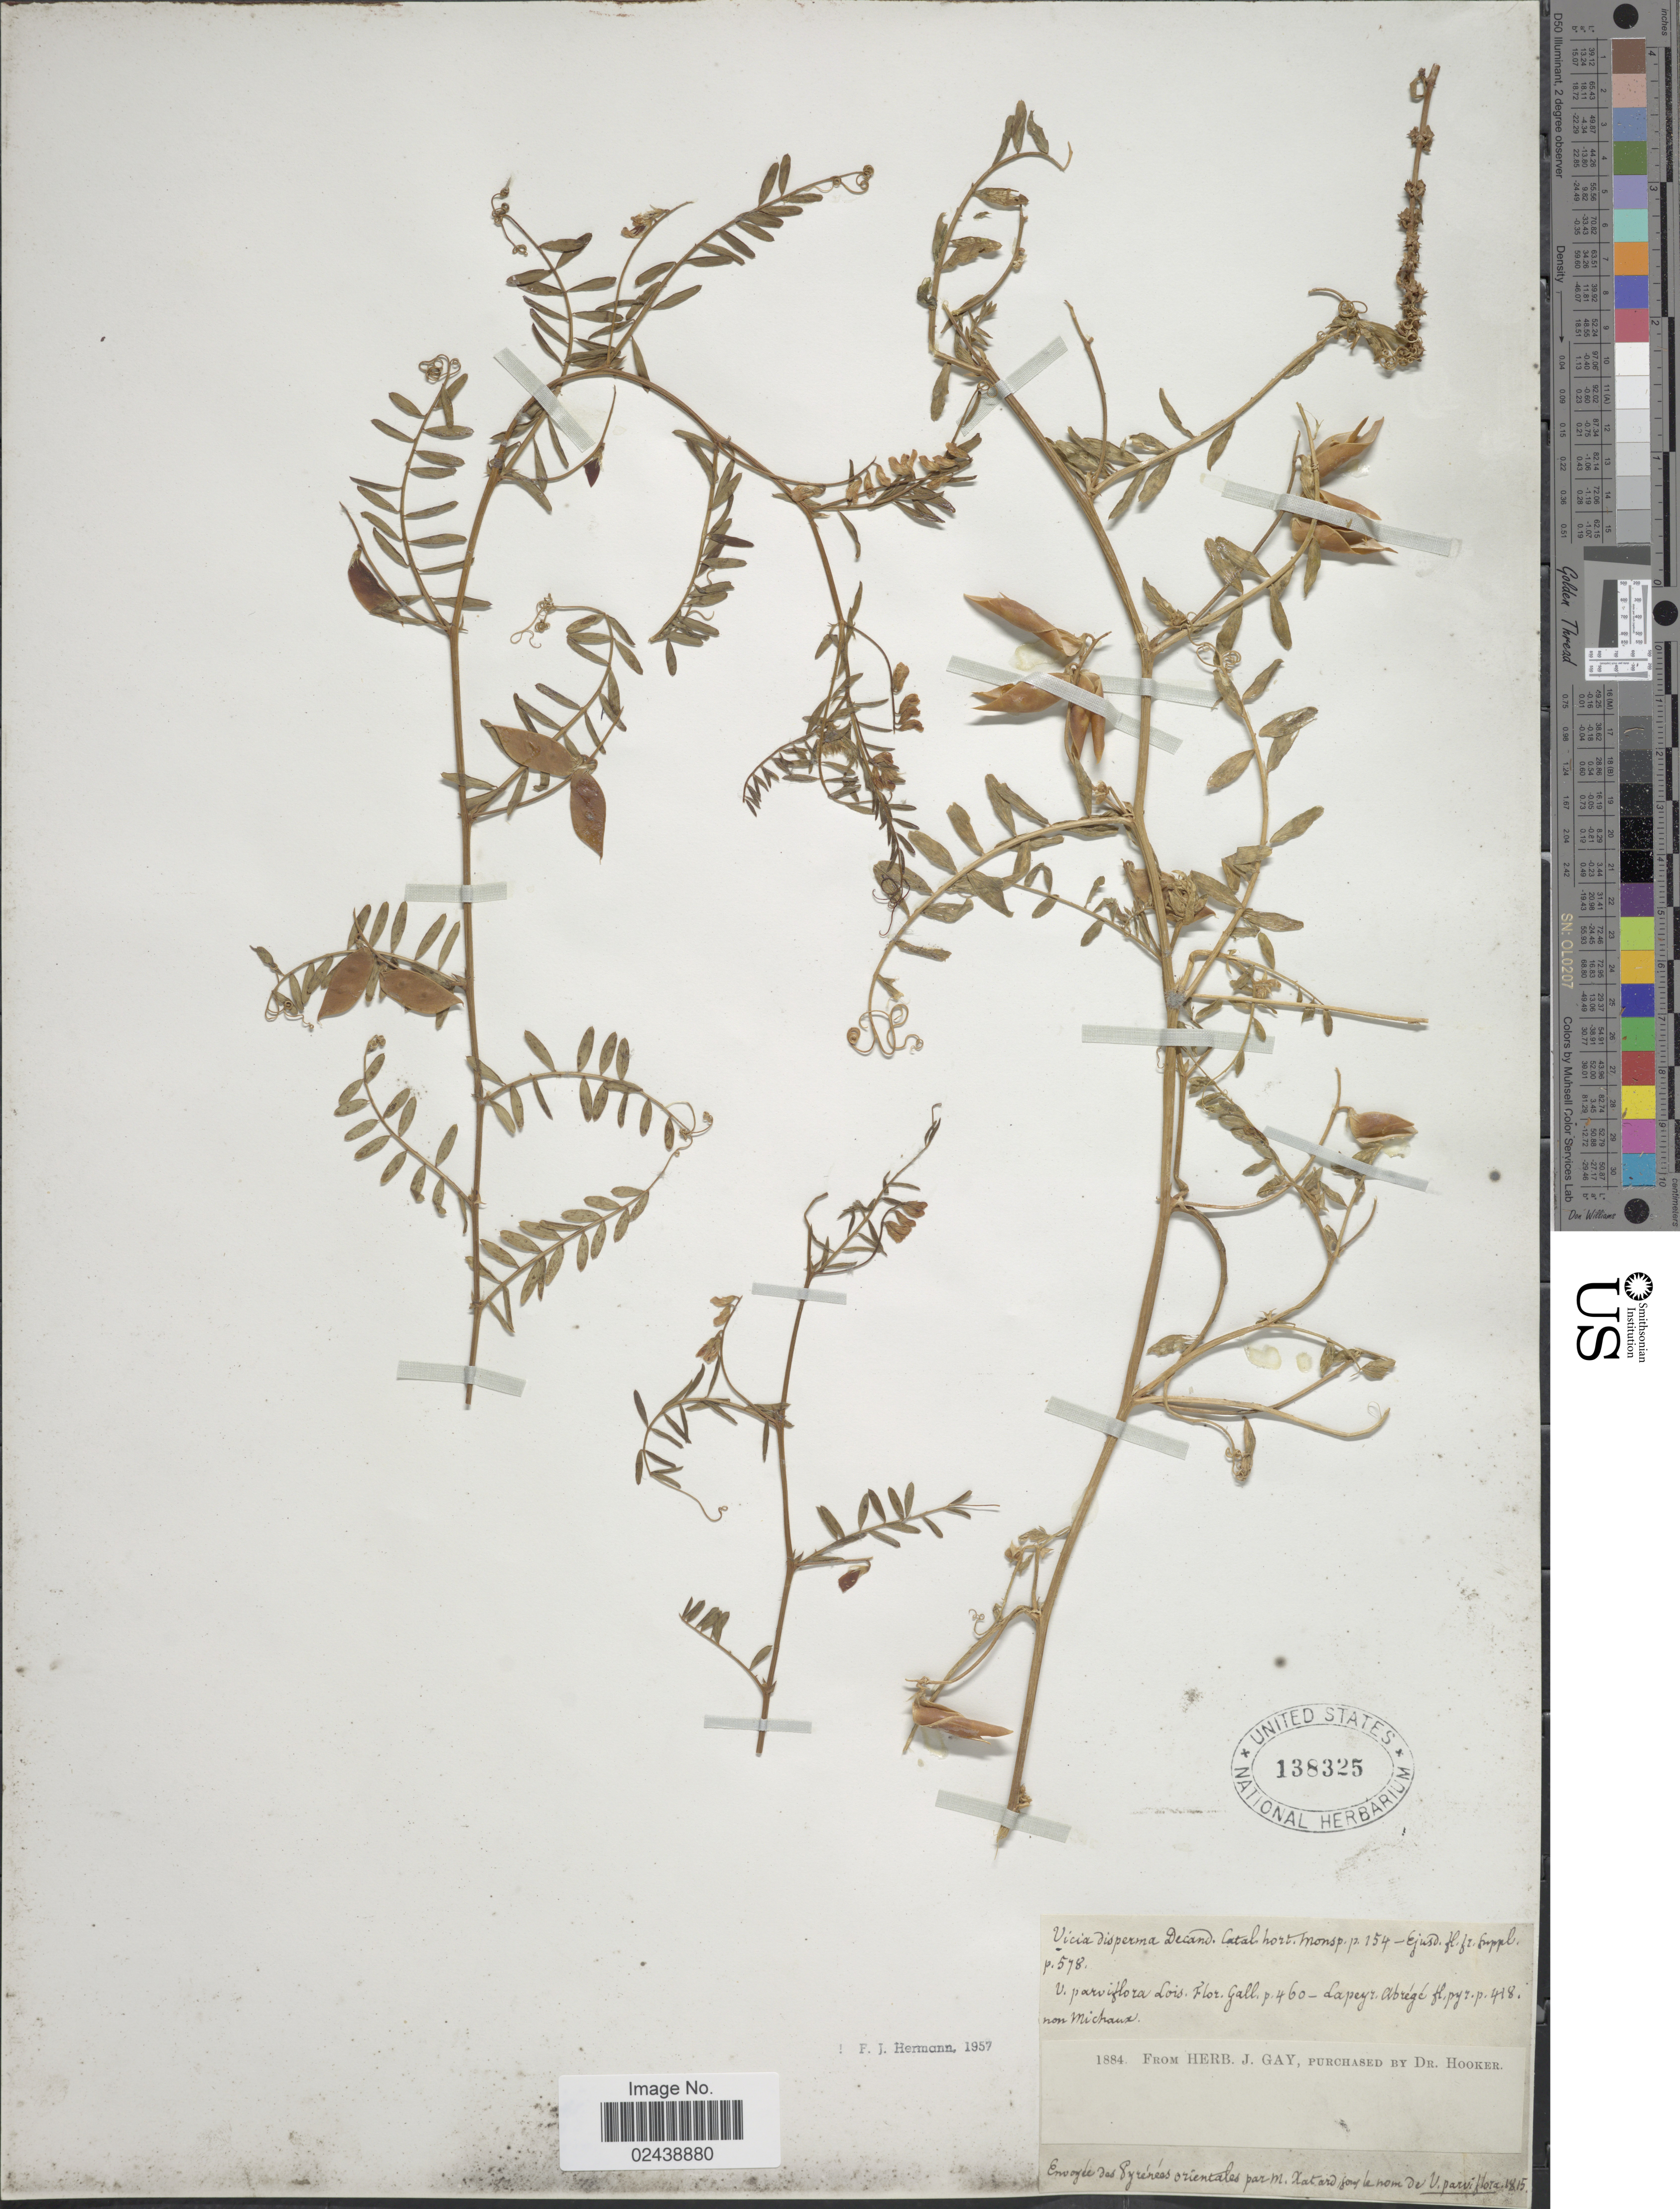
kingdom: Plantae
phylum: Tracheophyta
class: Magnoliopsida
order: Fabales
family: Fabaceae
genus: Vicia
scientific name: Vicia disperma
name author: DC.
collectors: Xatard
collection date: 1815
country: France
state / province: Occitanie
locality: Envoyee des Pyrenees orientales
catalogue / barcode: US 13825